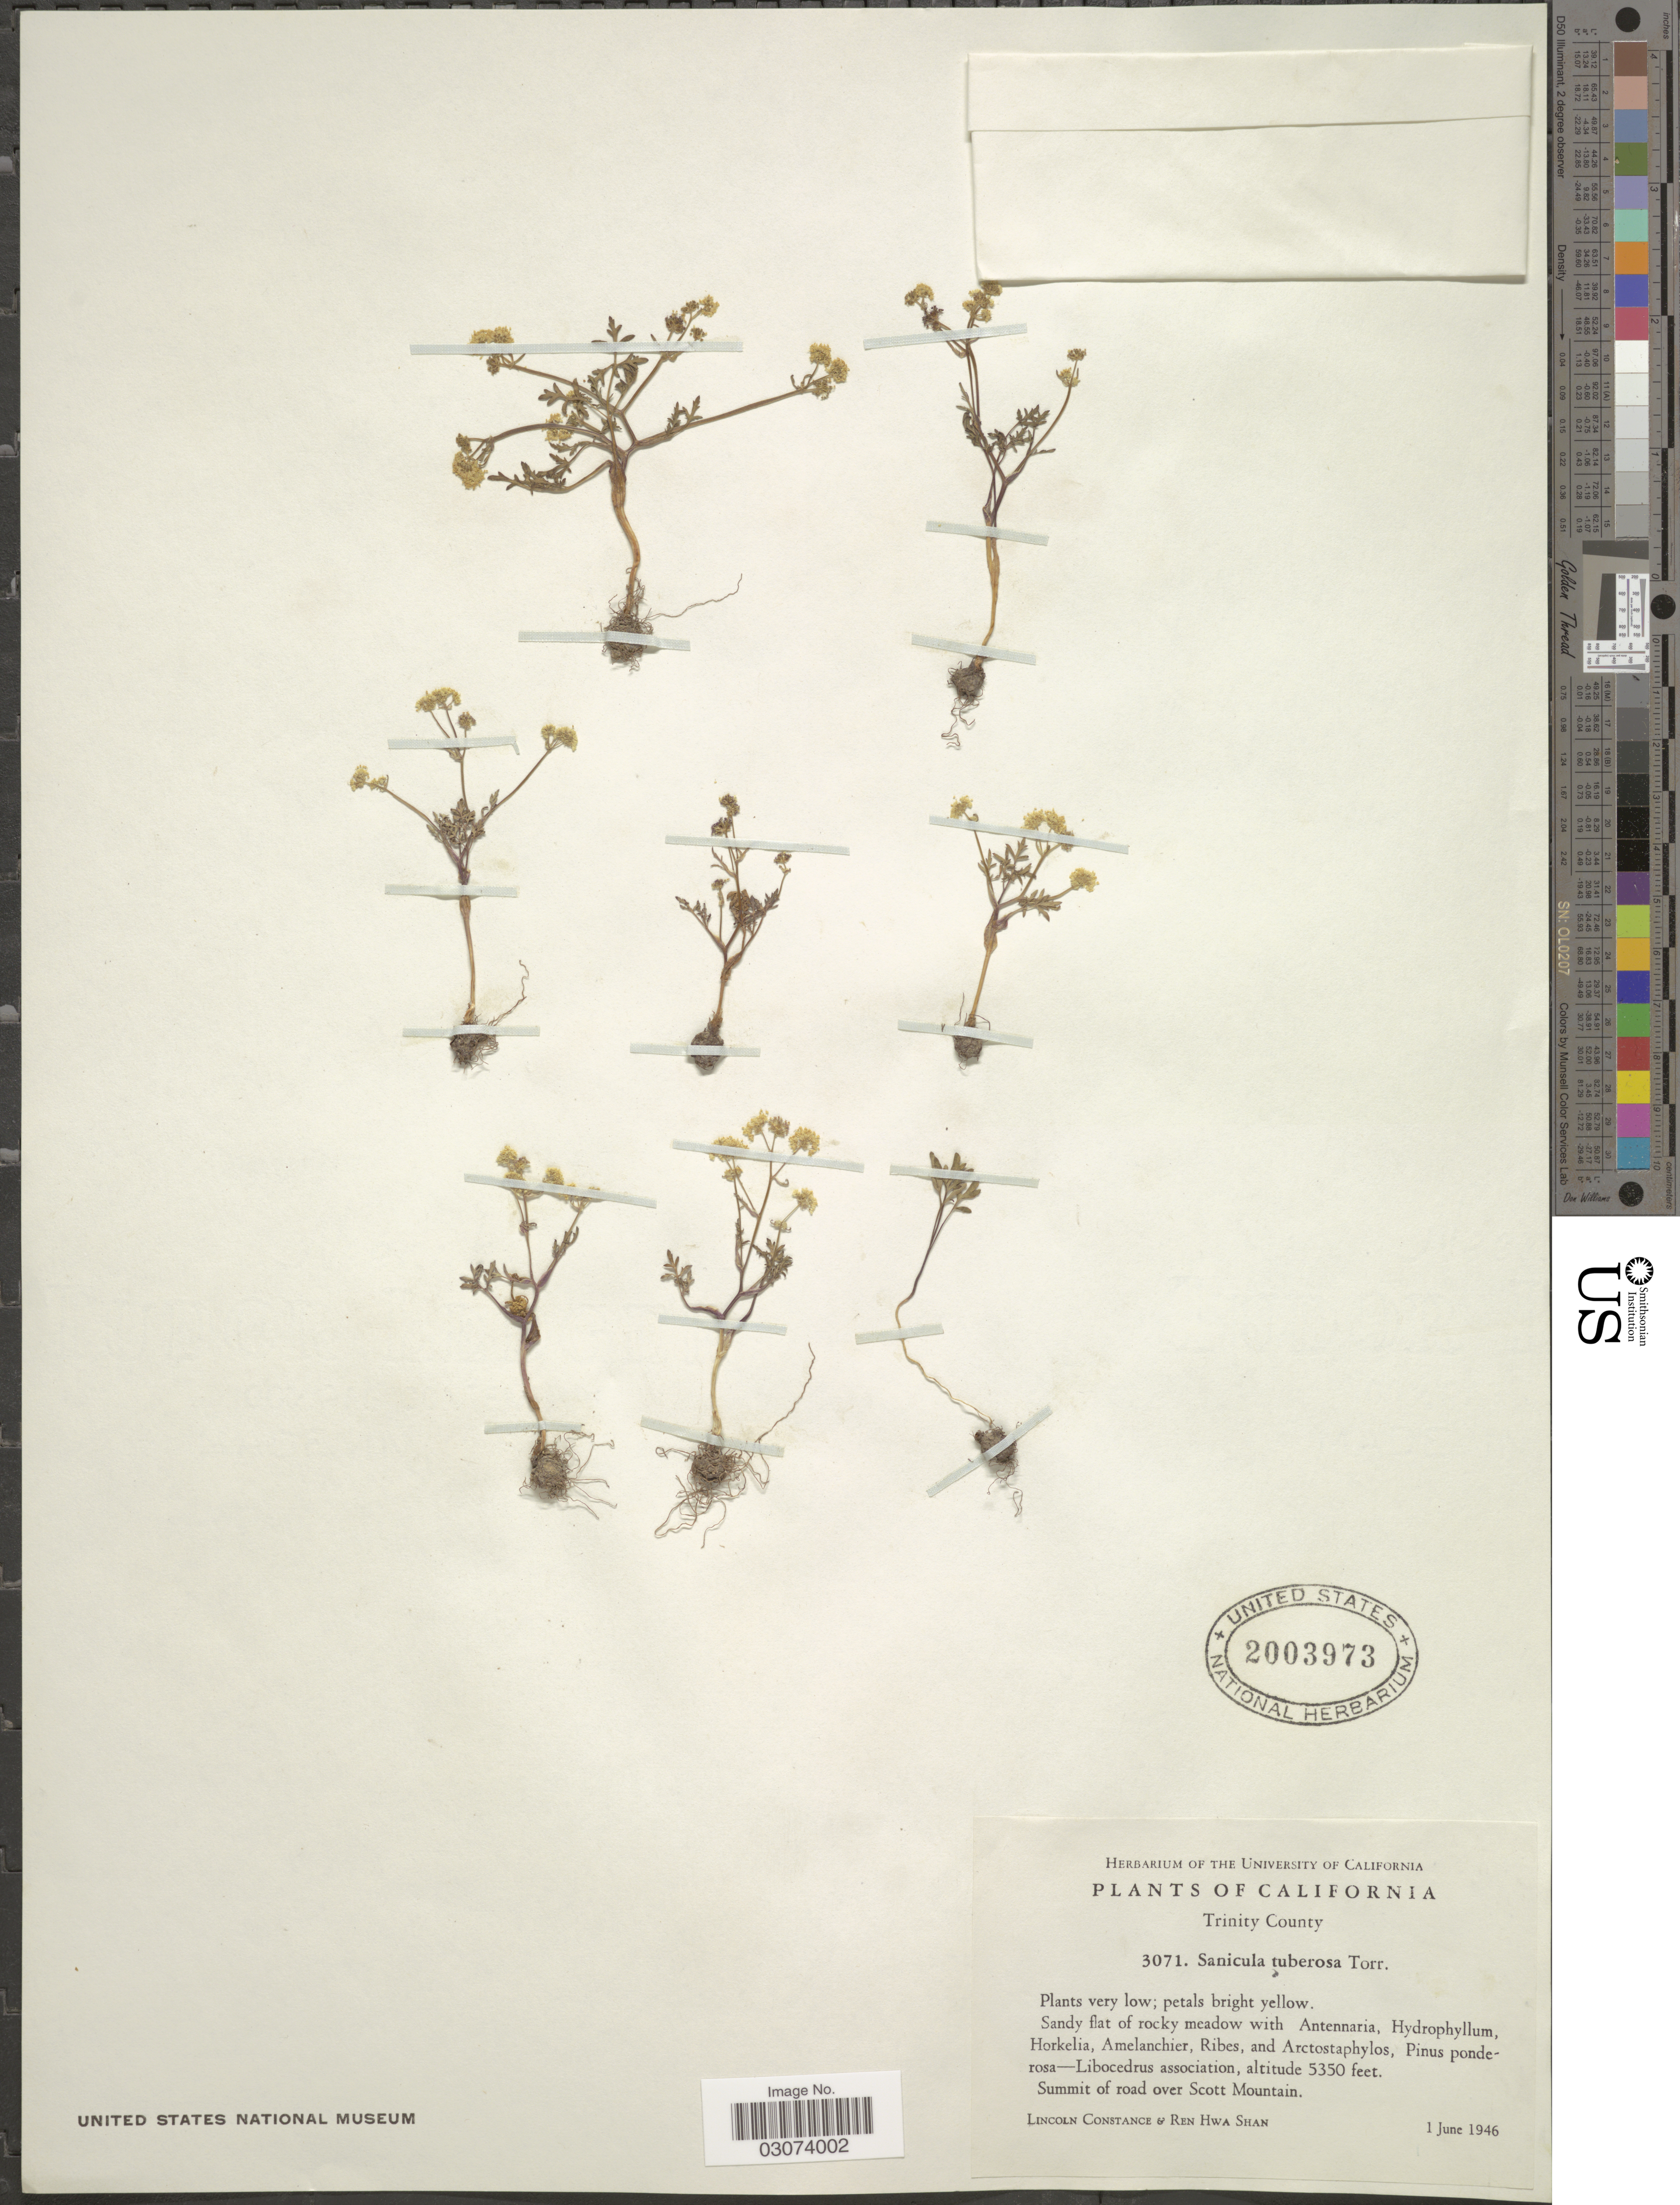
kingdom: Plantae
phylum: Tracheophyta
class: Magnoliopsida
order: Apiales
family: Apiaceae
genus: Sanicula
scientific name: Sanicula tuberosa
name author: Torr.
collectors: L. Constance & R. Shan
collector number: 3071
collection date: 1946-06-01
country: United States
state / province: California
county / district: Trinity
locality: Trinity County. Summit of road over Scott Mountain.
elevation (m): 1631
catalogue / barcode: US 2003973